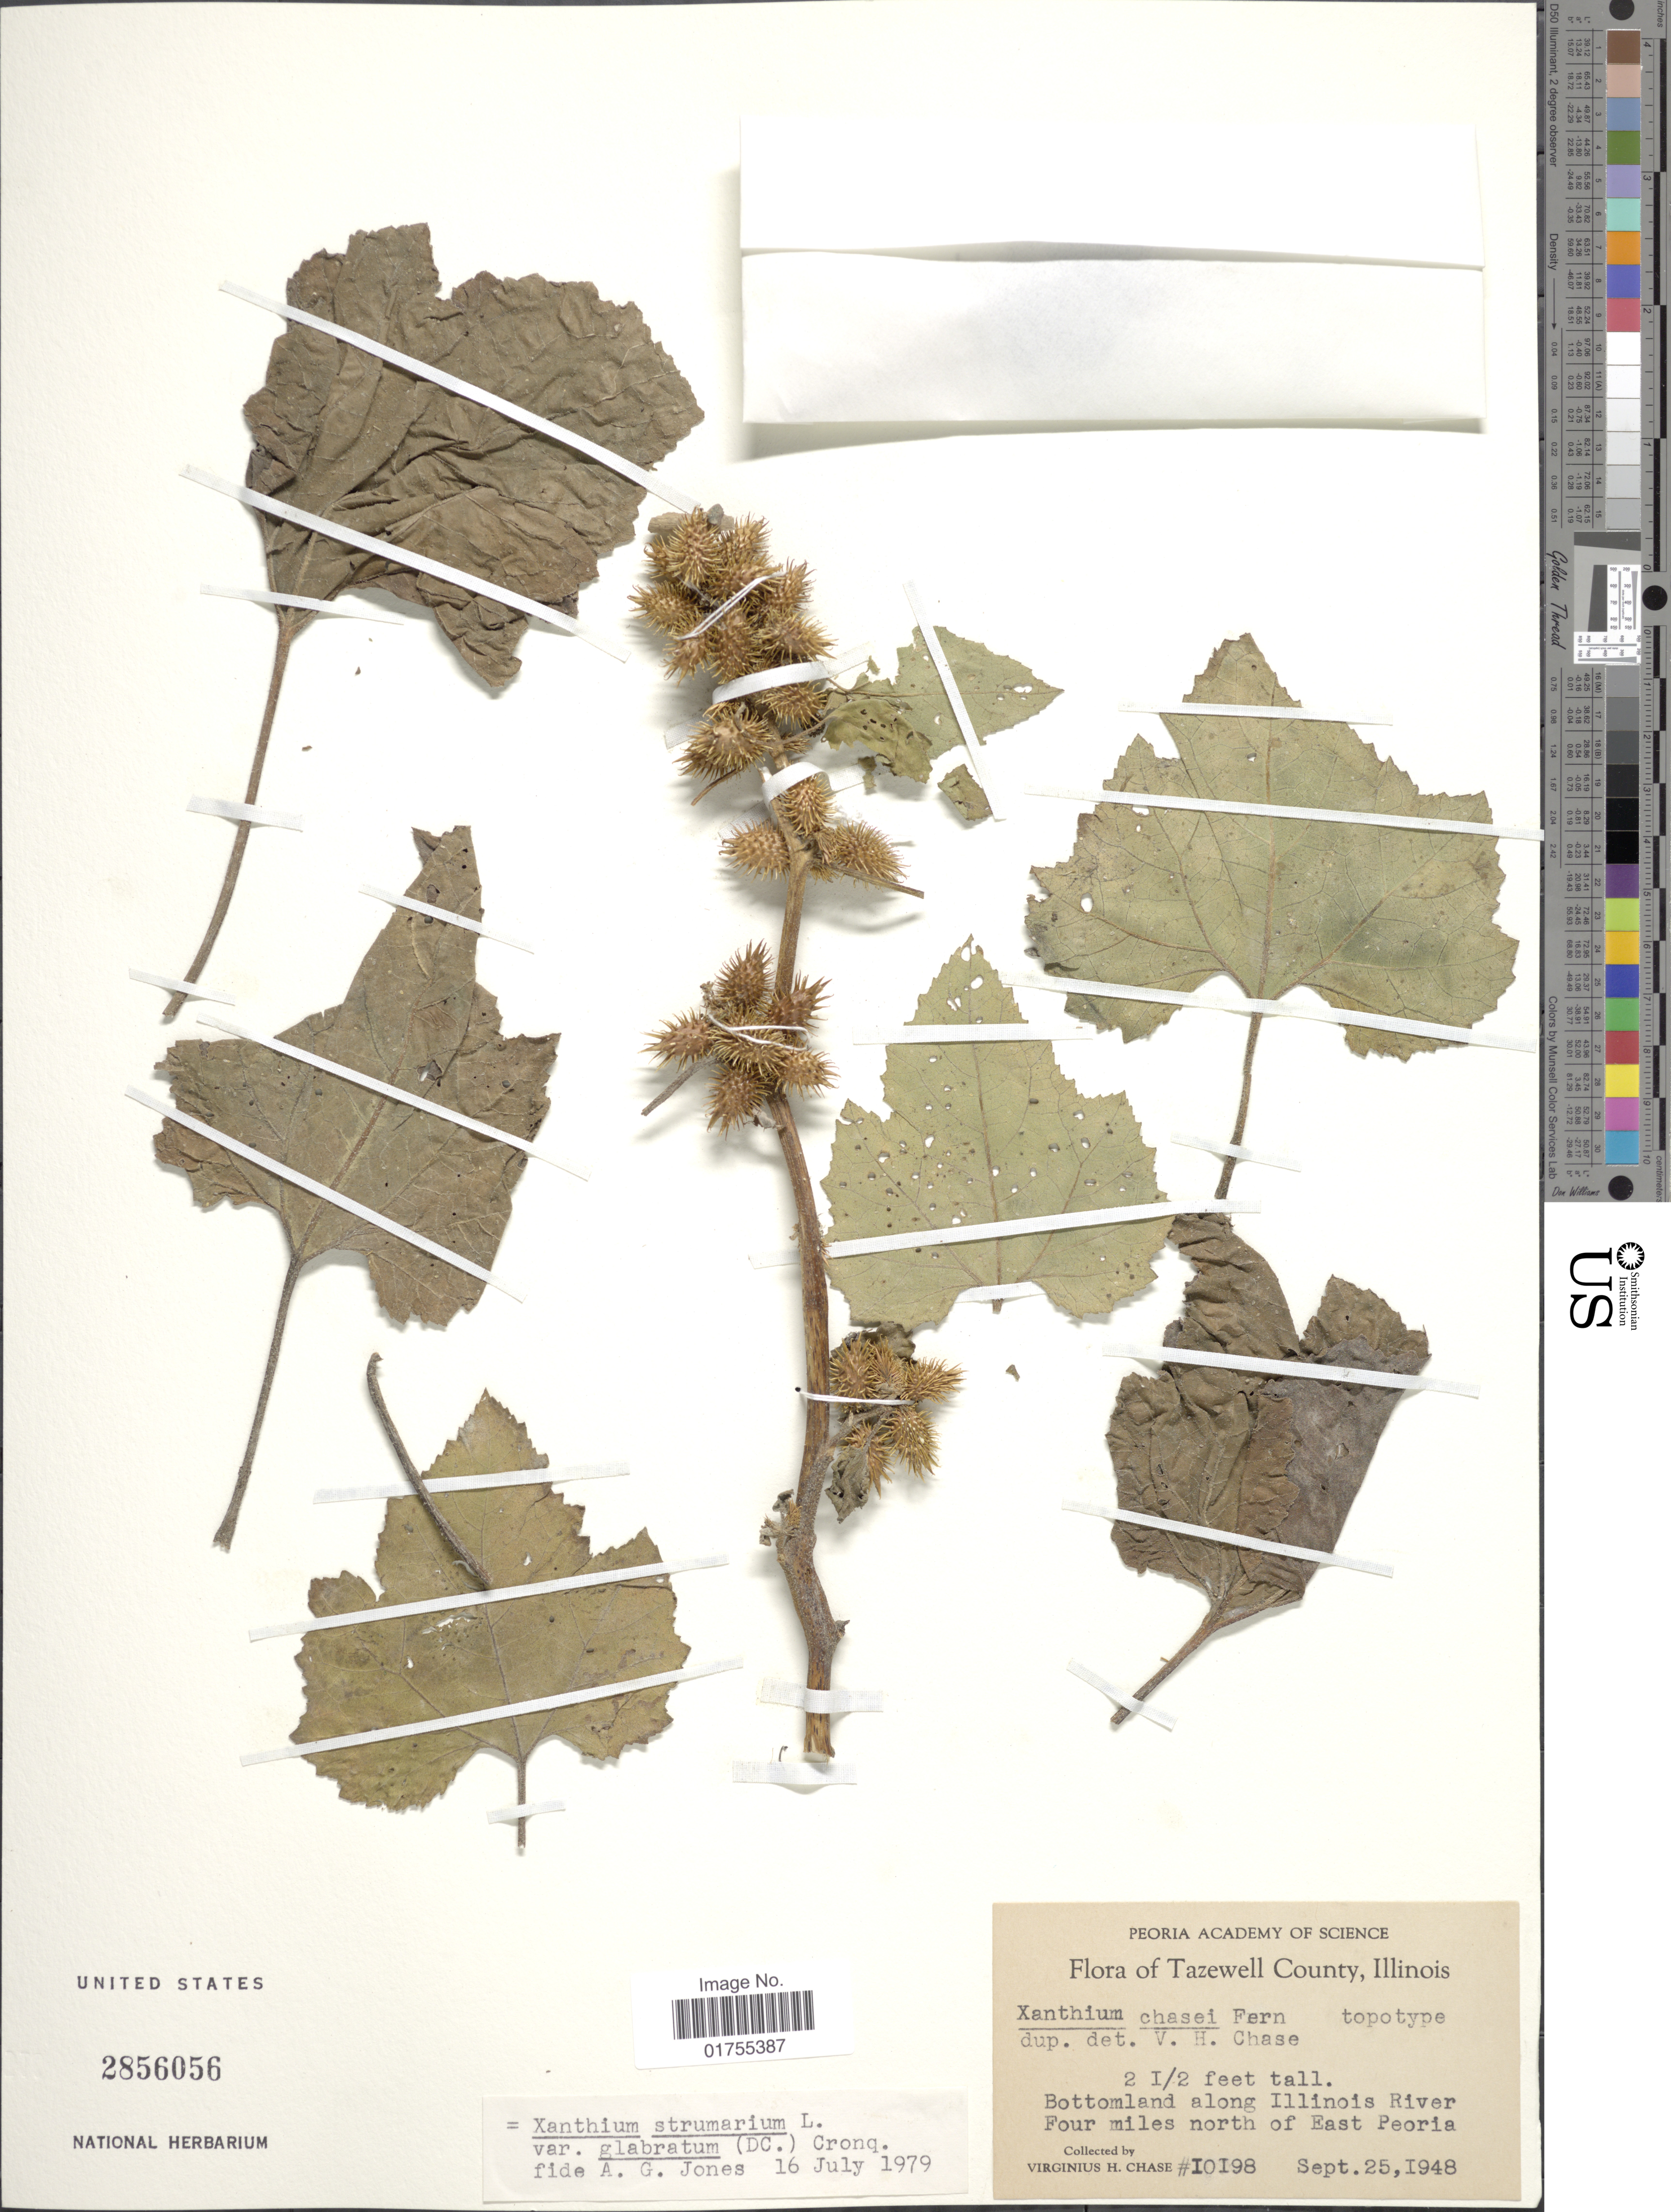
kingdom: Plantae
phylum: Tracheophyta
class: Magnoliopsida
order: Asterales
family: Asteraceae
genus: Xanthium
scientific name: Xanthium strumarium var. glabratum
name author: Mill.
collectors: V. H. Chase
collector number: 10198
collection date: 1948-09-25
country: United States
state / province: Illinois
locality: Tazewell County, Bottomland along Illinois River, Four miles north of East Peoria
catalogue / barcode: US 2856056